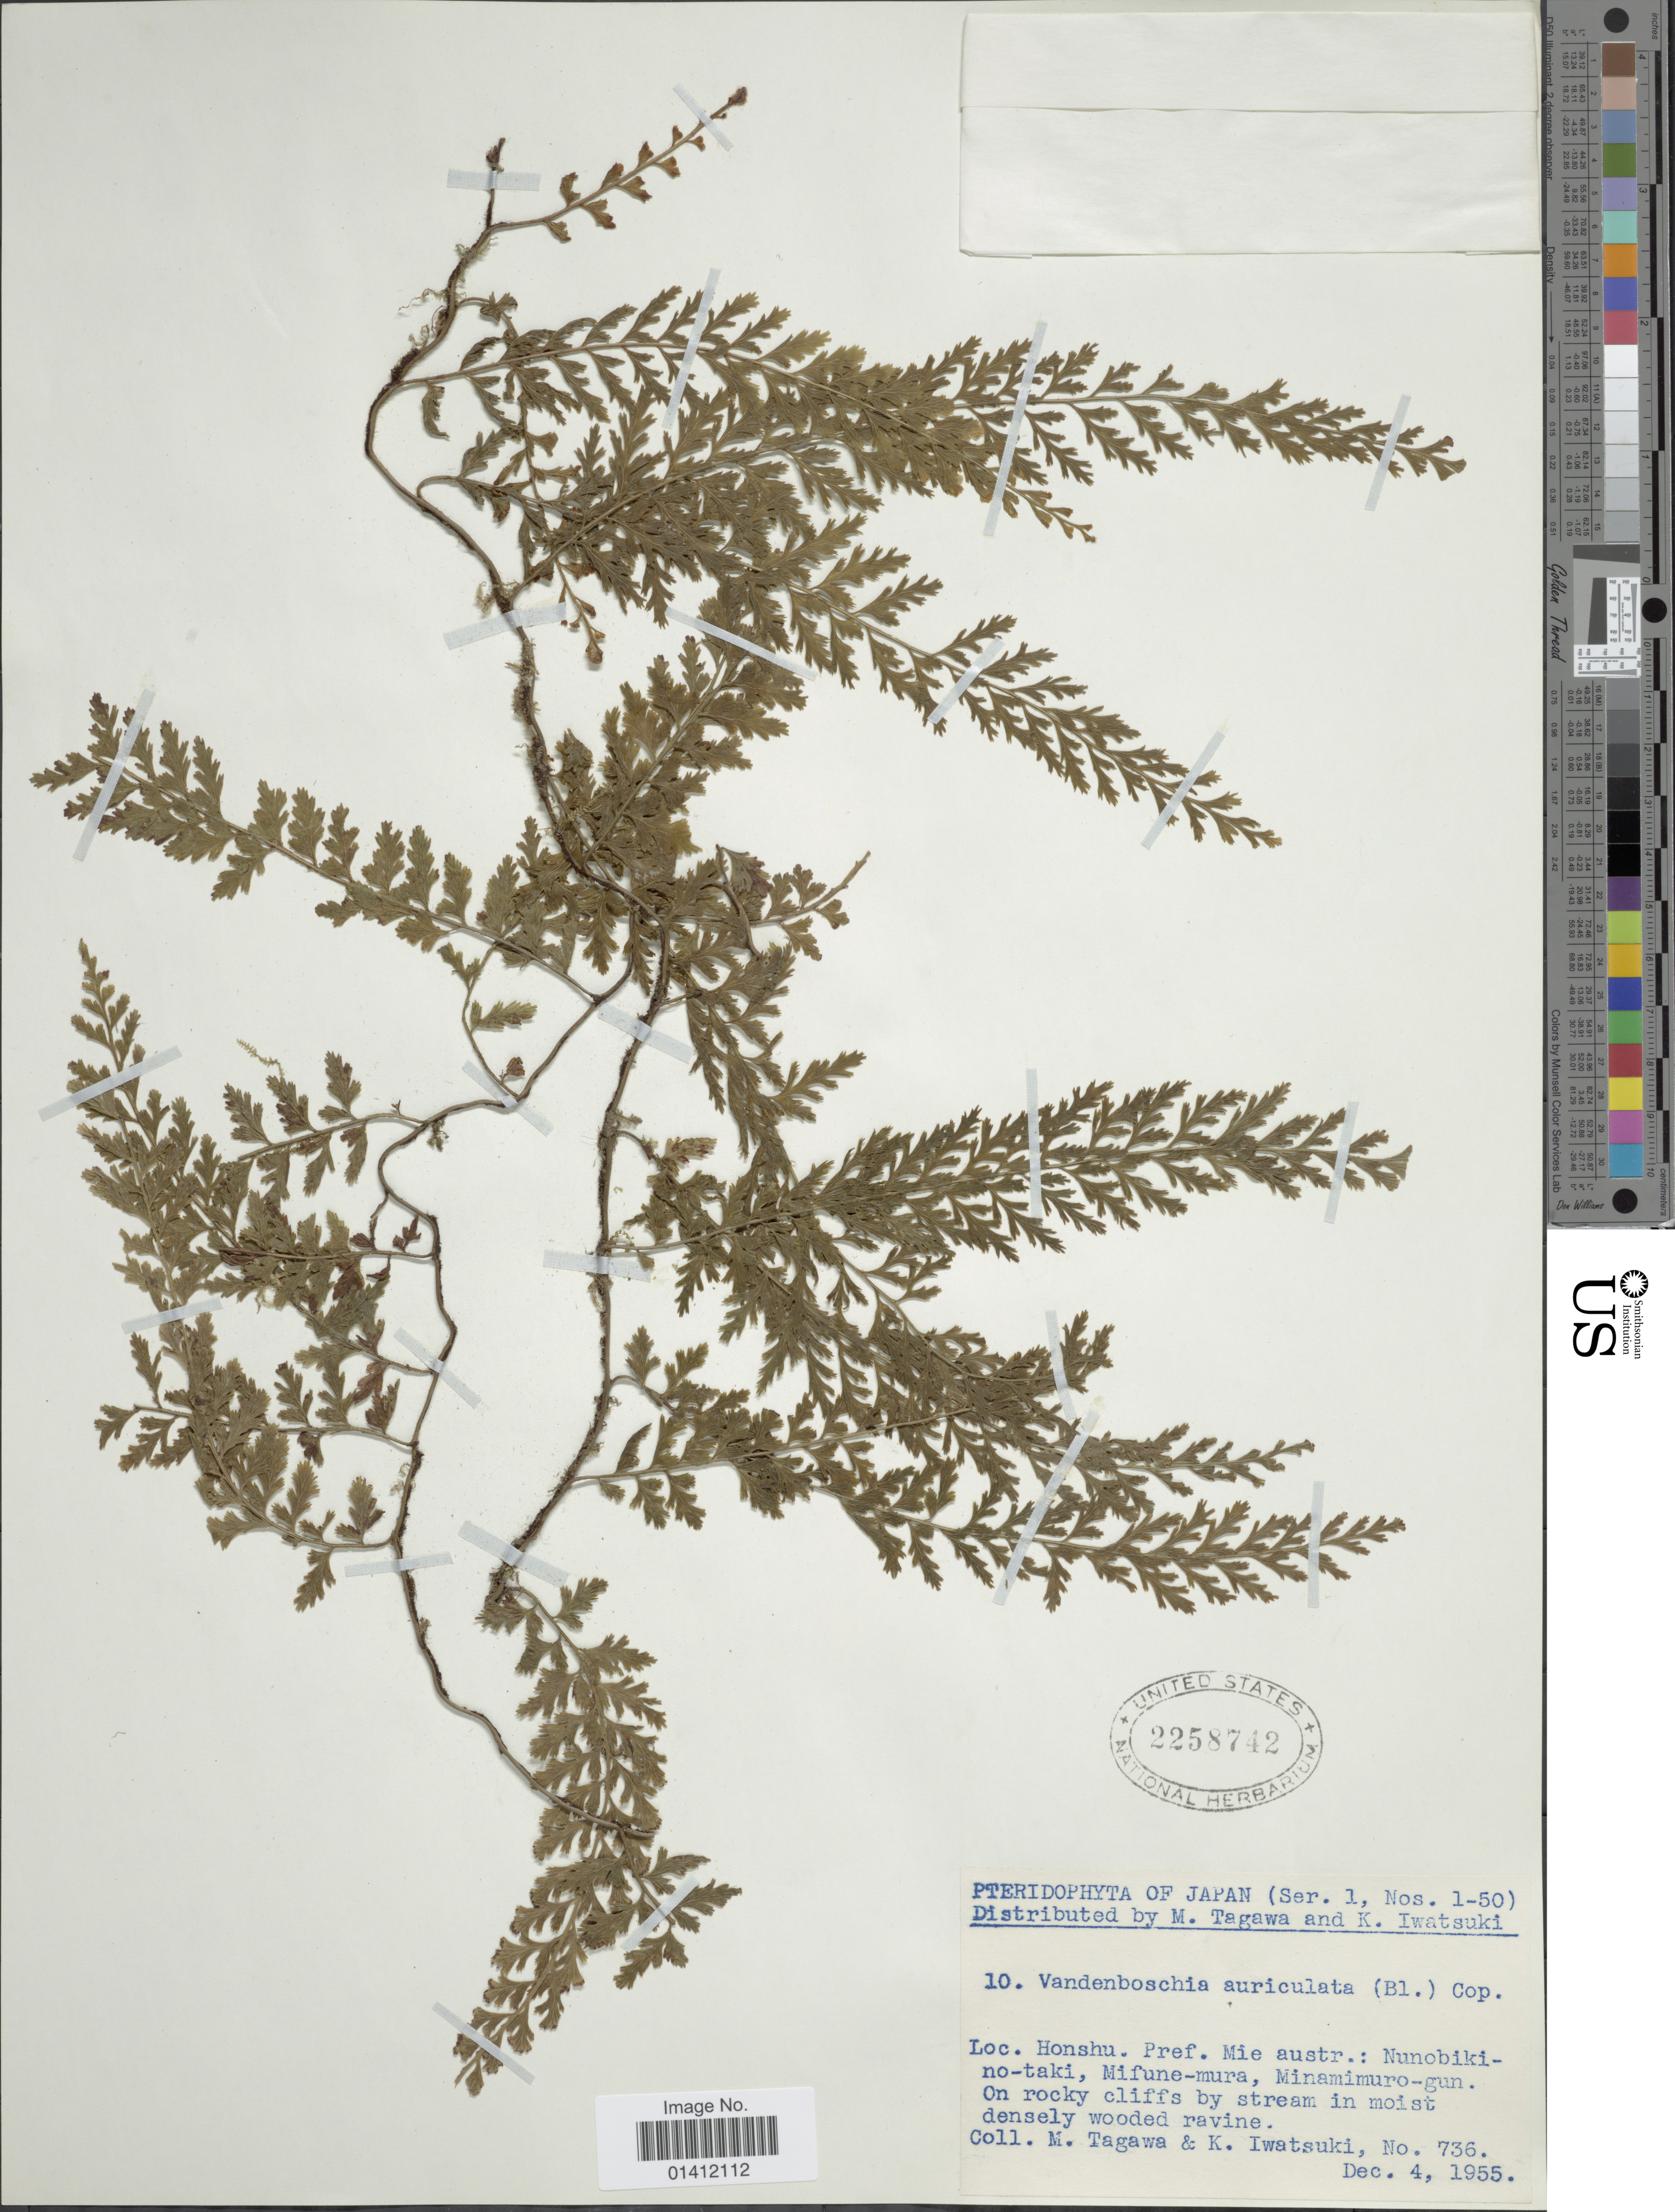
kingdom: Plantae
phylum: Tracheophyta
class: Polypodiopsida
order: Hymenophyllales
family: Hymenophyllaceae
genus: Vandenboschia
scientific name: Vandenboschia auriculata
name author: (Blume) Copel.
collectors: M. Tagawa & K. Iwatsuki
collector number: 736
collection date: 1955-12-04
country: Japan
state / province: Mie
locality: Honshu. pref. Mie austr.: Nunobikino-taki, Mifune-mura, Minamimuro-gun.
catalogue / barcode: US 2258742